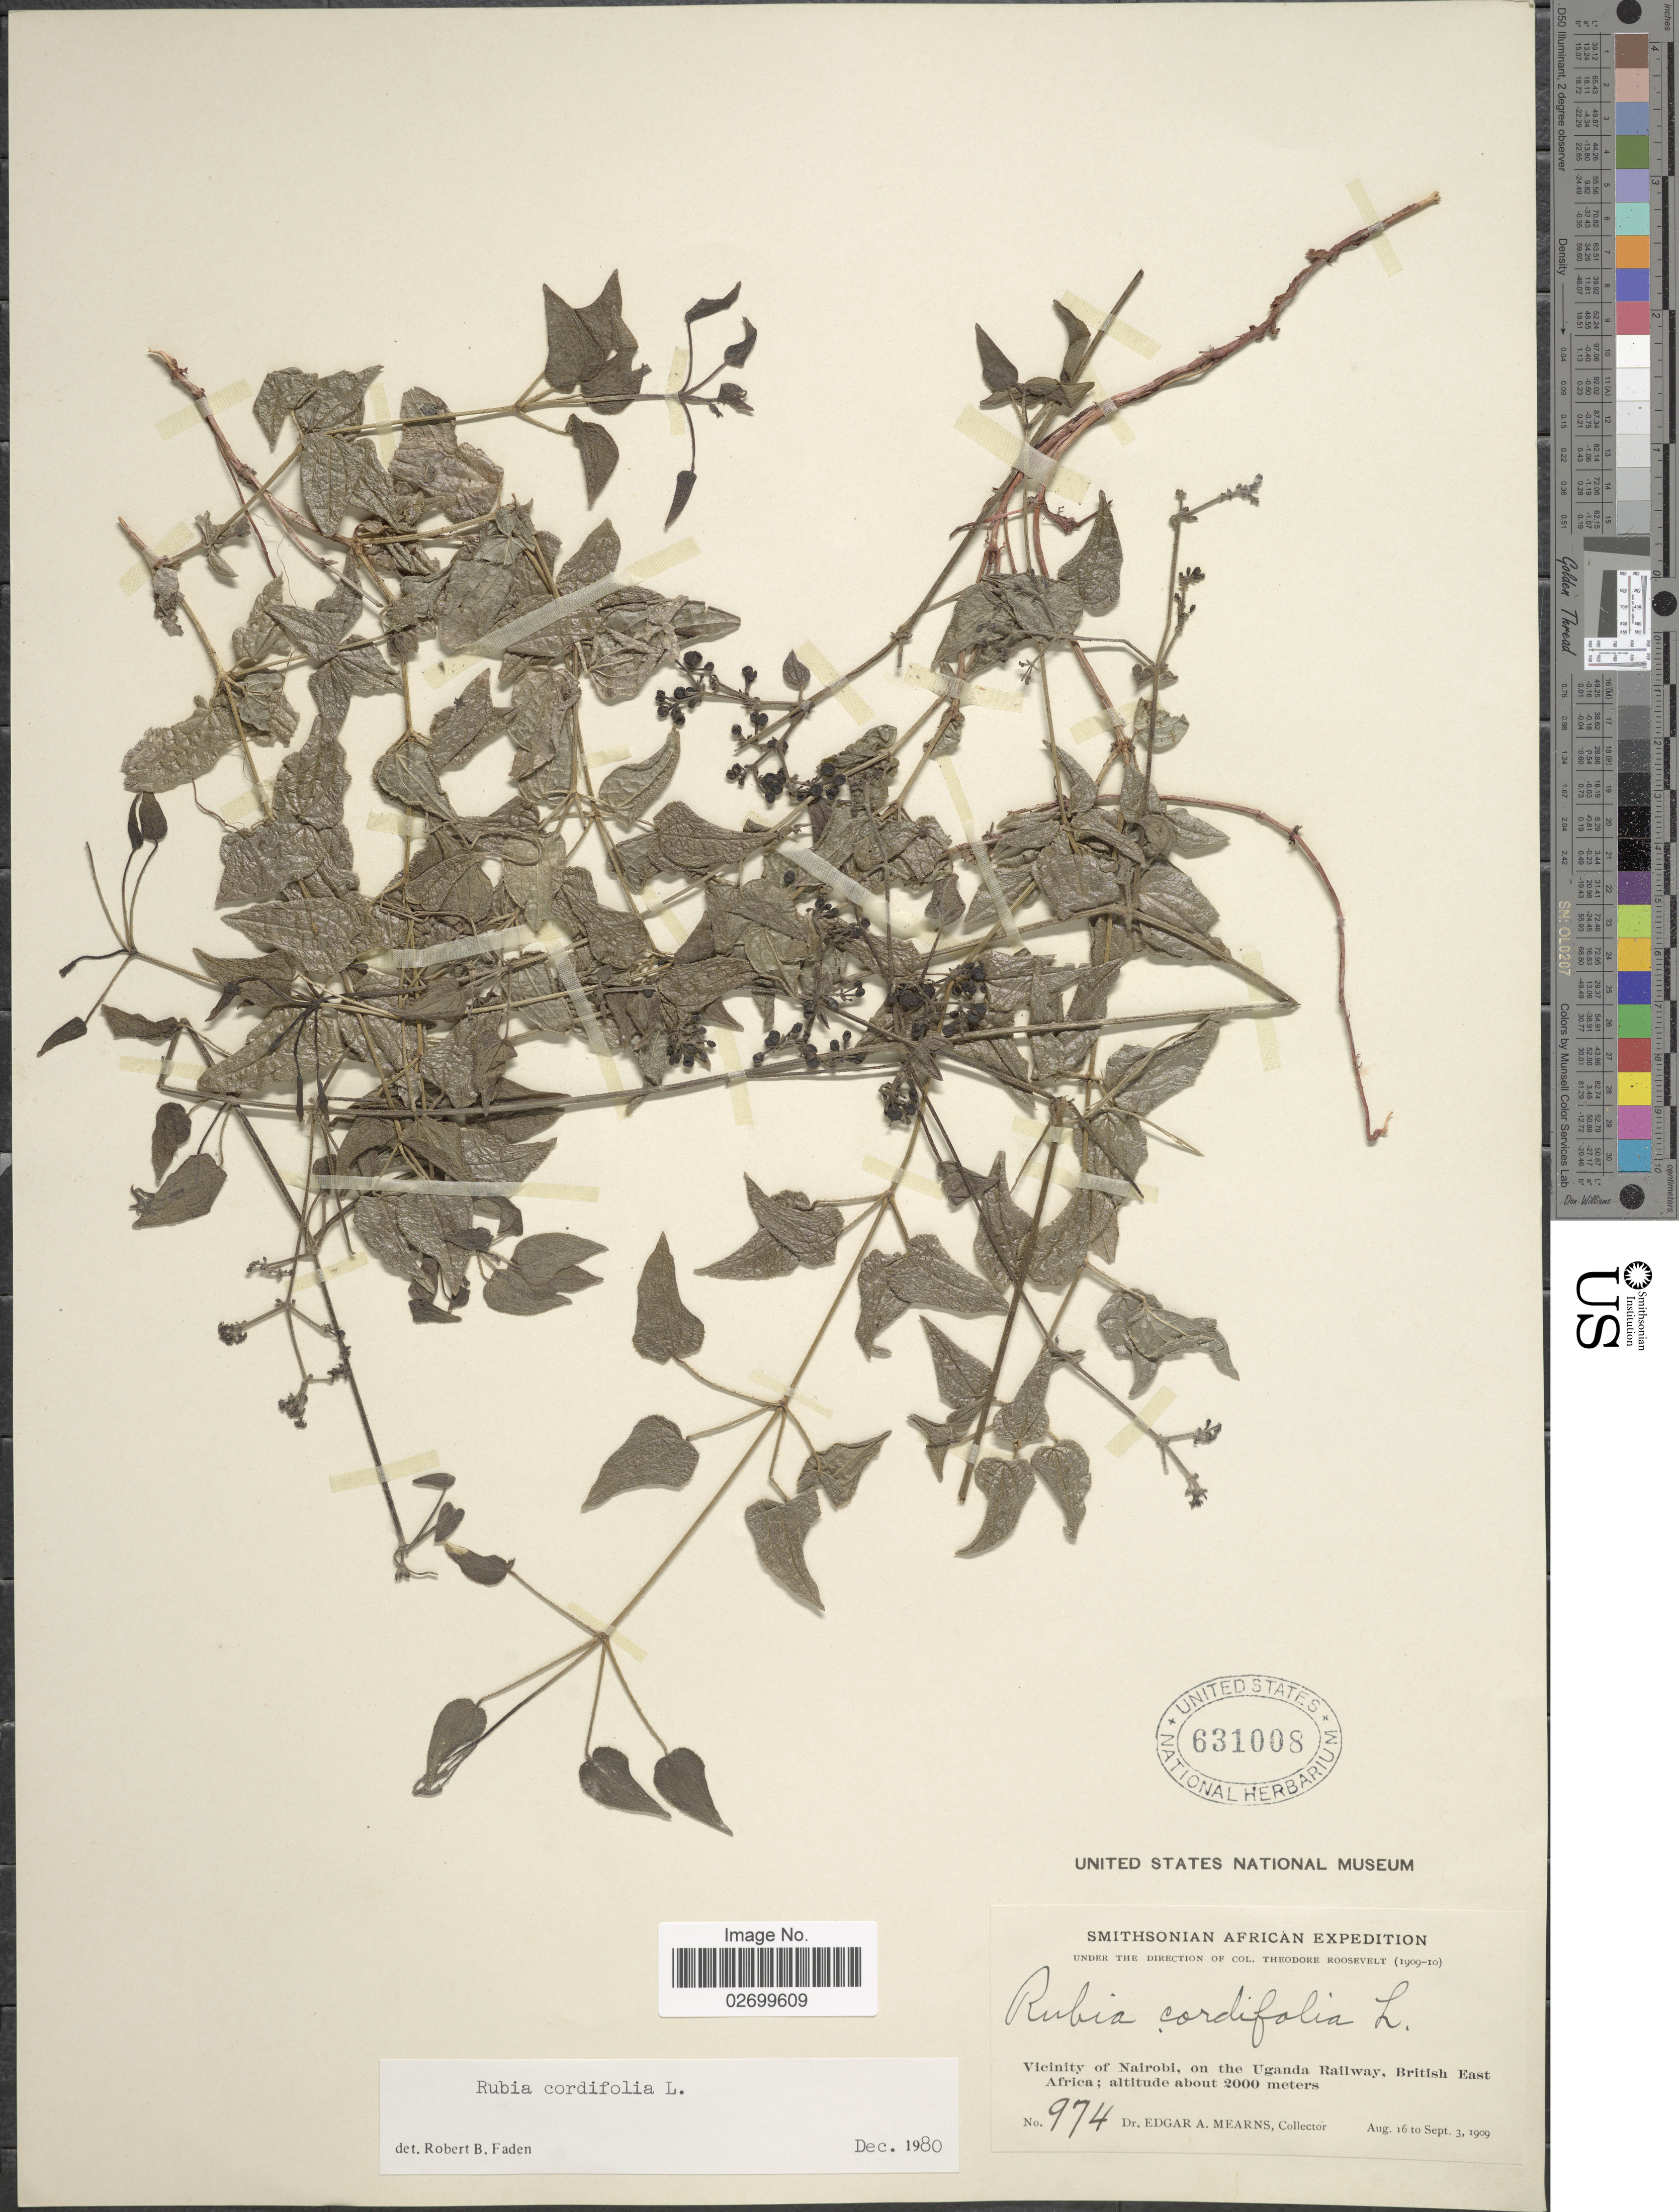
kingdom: Plantae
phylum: Tracheophyta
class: Magnoliopsida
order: Gentianales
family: Rubiaceae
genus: Rubia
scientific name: Rubia cordifolia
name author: L.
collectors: E. A. Mearns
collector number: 974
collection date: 1909-08-16/1909-09-03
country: Kenya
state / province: Nairobi Area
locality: Vicinity of Nairobi, on the Uganda Railway, British East Africa.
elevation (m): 2000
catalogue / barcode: US 631008